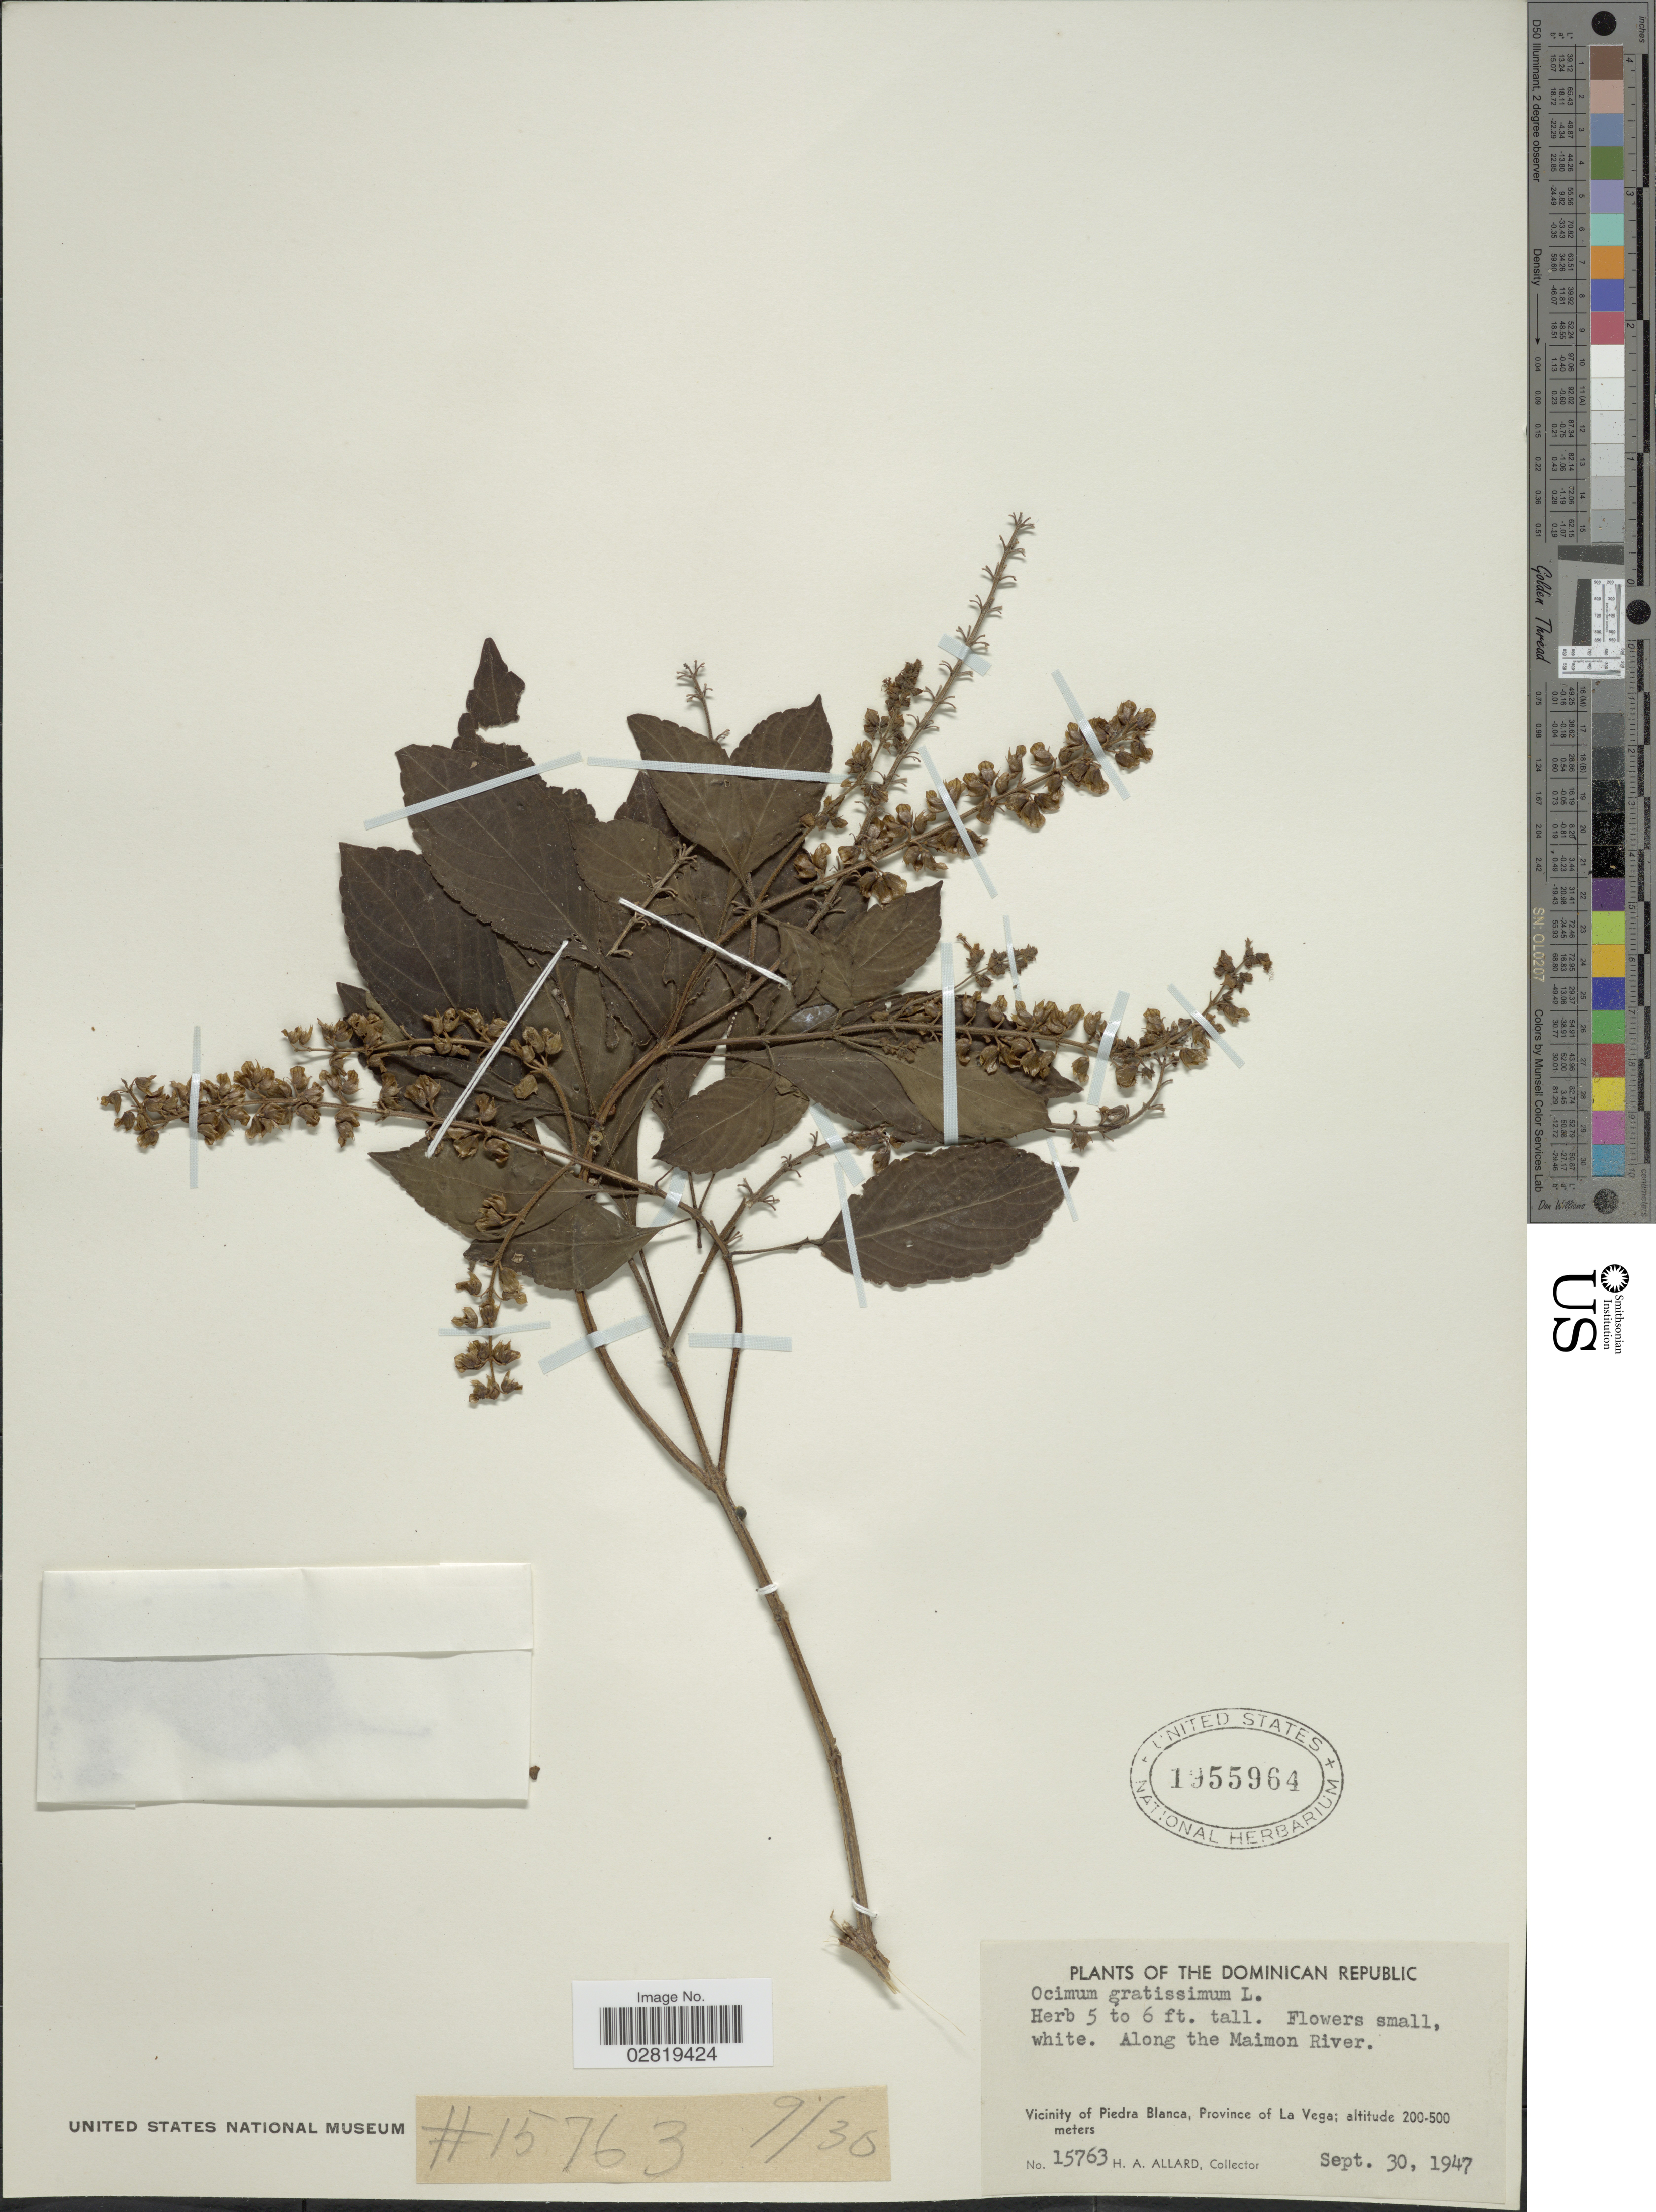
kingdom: Plantae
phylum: Tracheophyta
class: Magnoliopsida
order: Lamiales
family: Lamiaceae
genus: Ocimum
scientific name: Ocimum gratissimum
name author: L.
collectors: H. A. Allard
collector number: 15763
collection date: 1947-09-30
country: Dominican Republic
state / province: La Vega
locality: Along the Maimon River. Vicinity of Piedra Blanca, Province of La Vega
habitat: along river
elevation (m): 200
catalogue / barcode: US 1955964